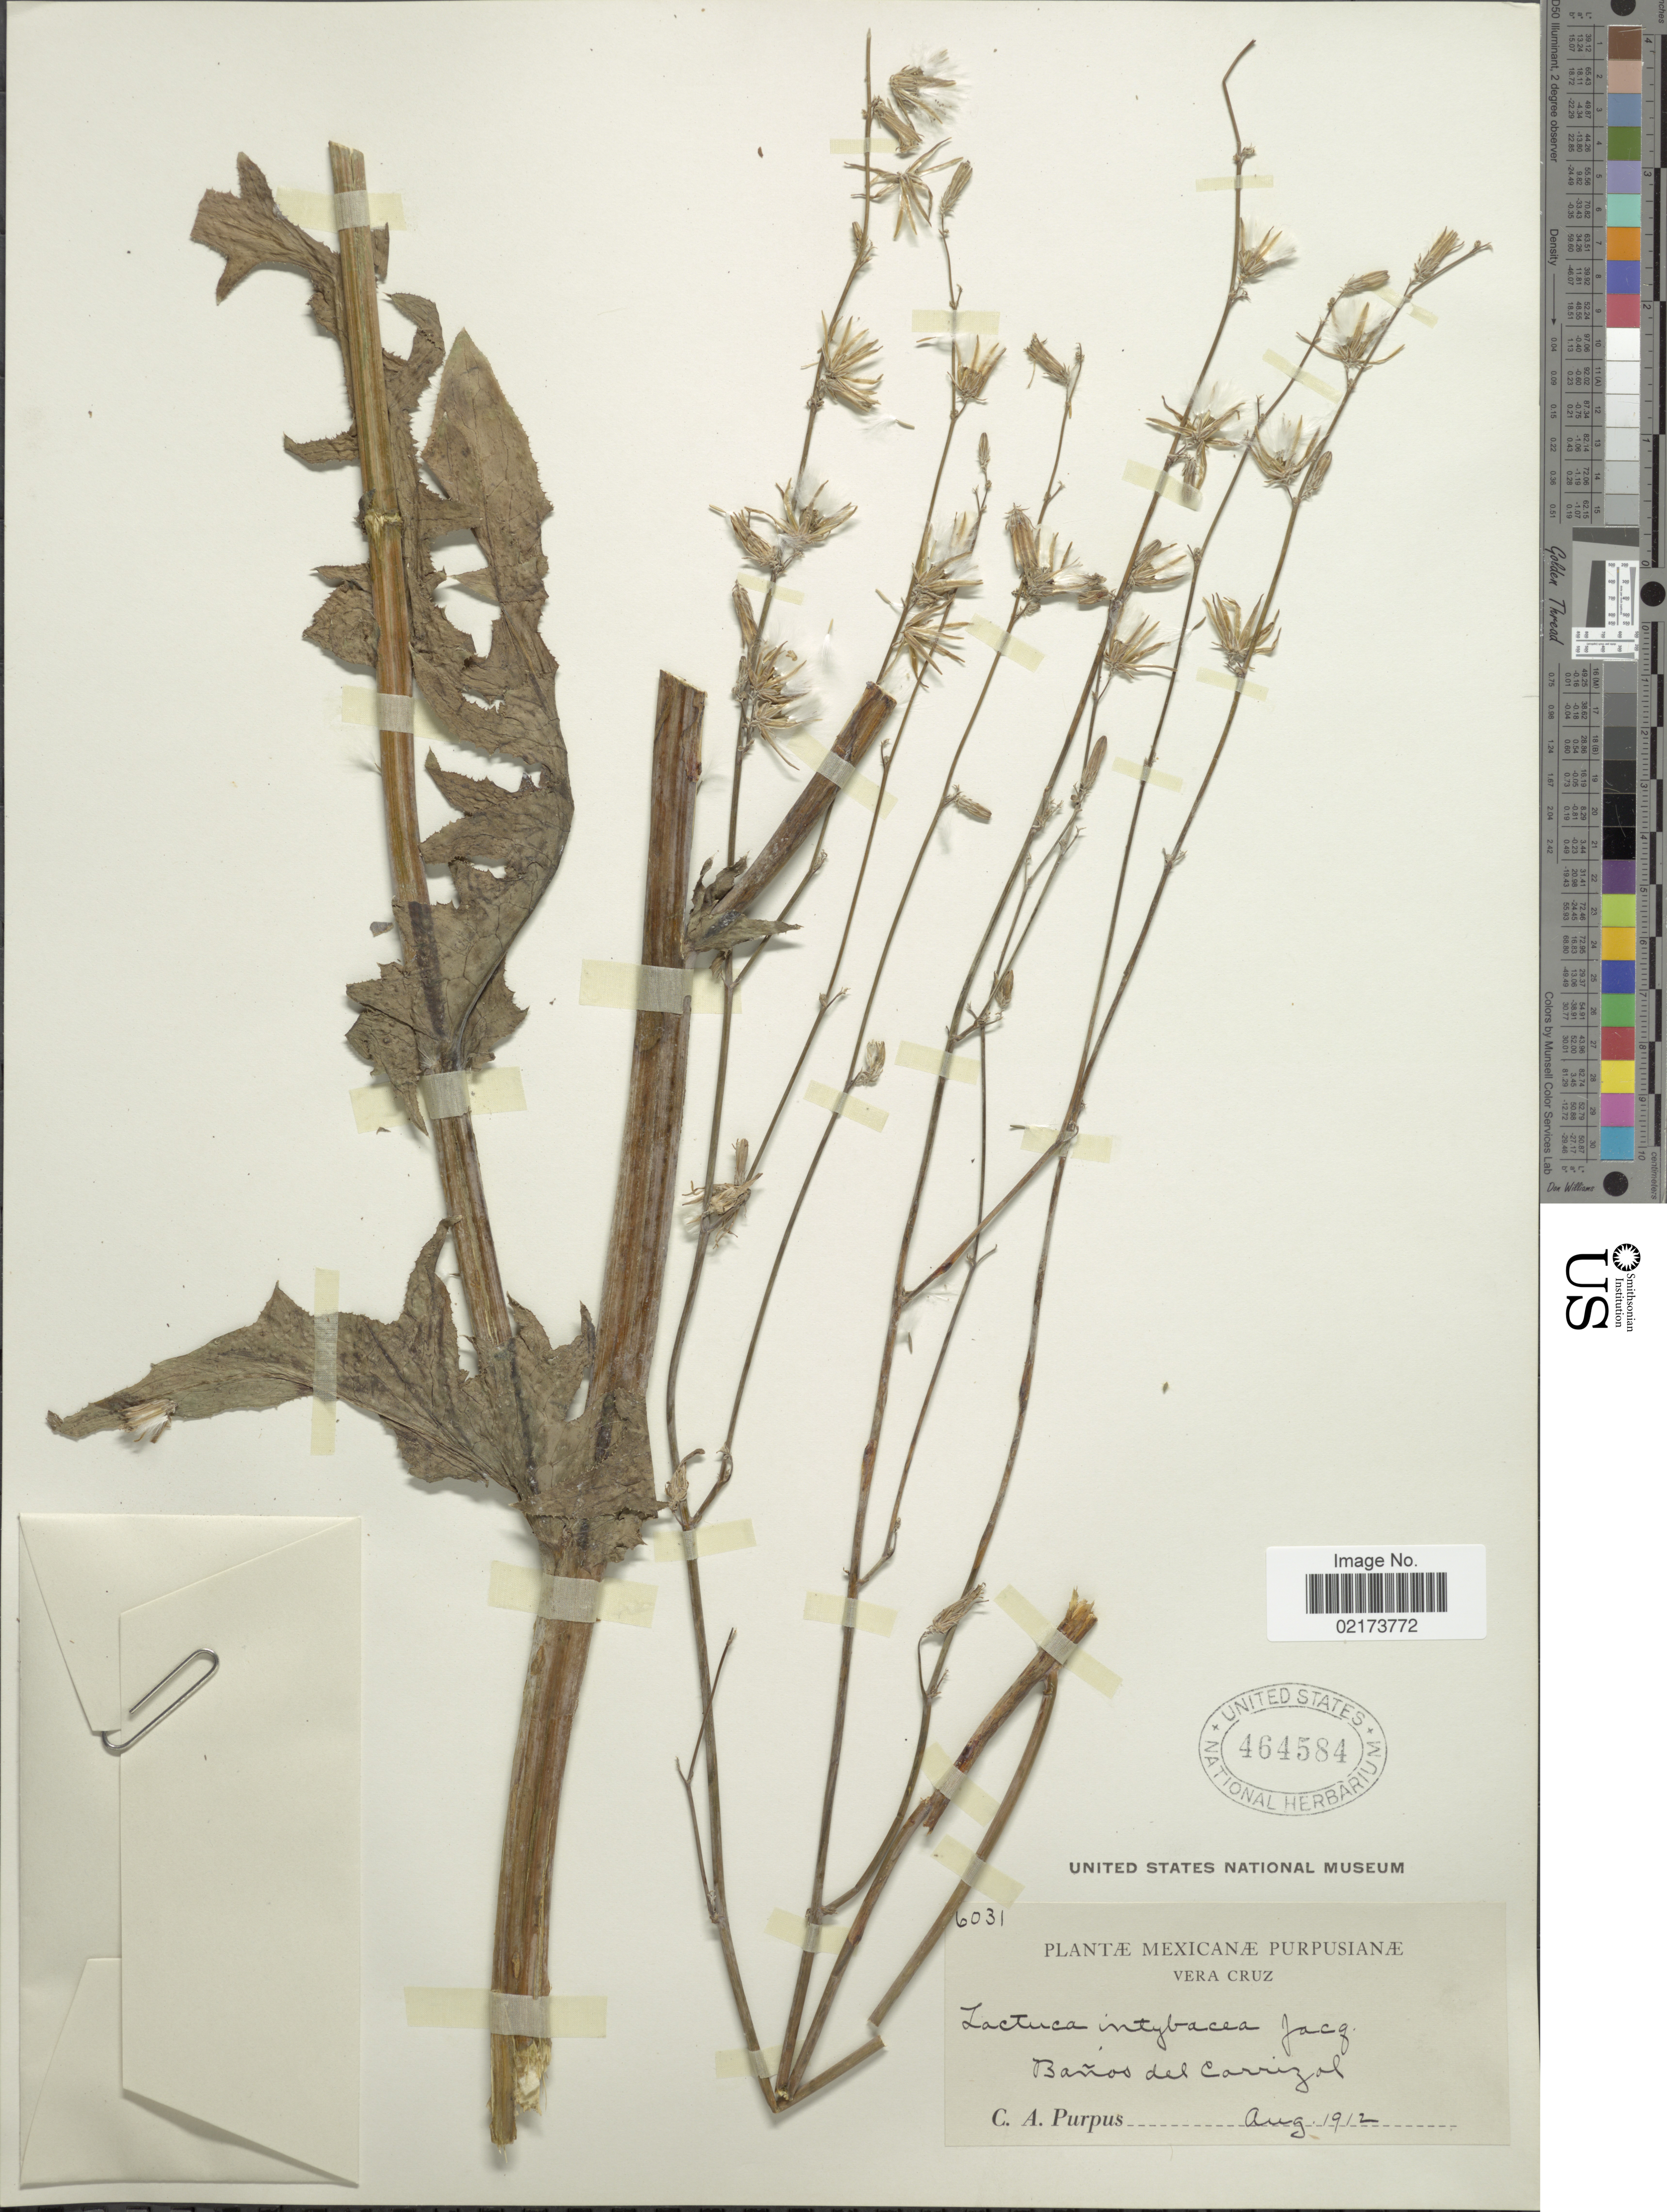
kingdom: Plantae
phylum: Tracheophyta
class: Magnoliopsida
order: Asterales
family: Asteraceae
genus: Lactuca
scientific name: Lactuca intybacea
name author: (Jacq.) P. Beauv.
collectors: C. A. Purpus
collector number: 6031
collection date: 1912-08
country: Mexico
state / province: Veracruz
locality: Vera Cruz, Banos del Carrizal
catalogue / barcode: US 464584